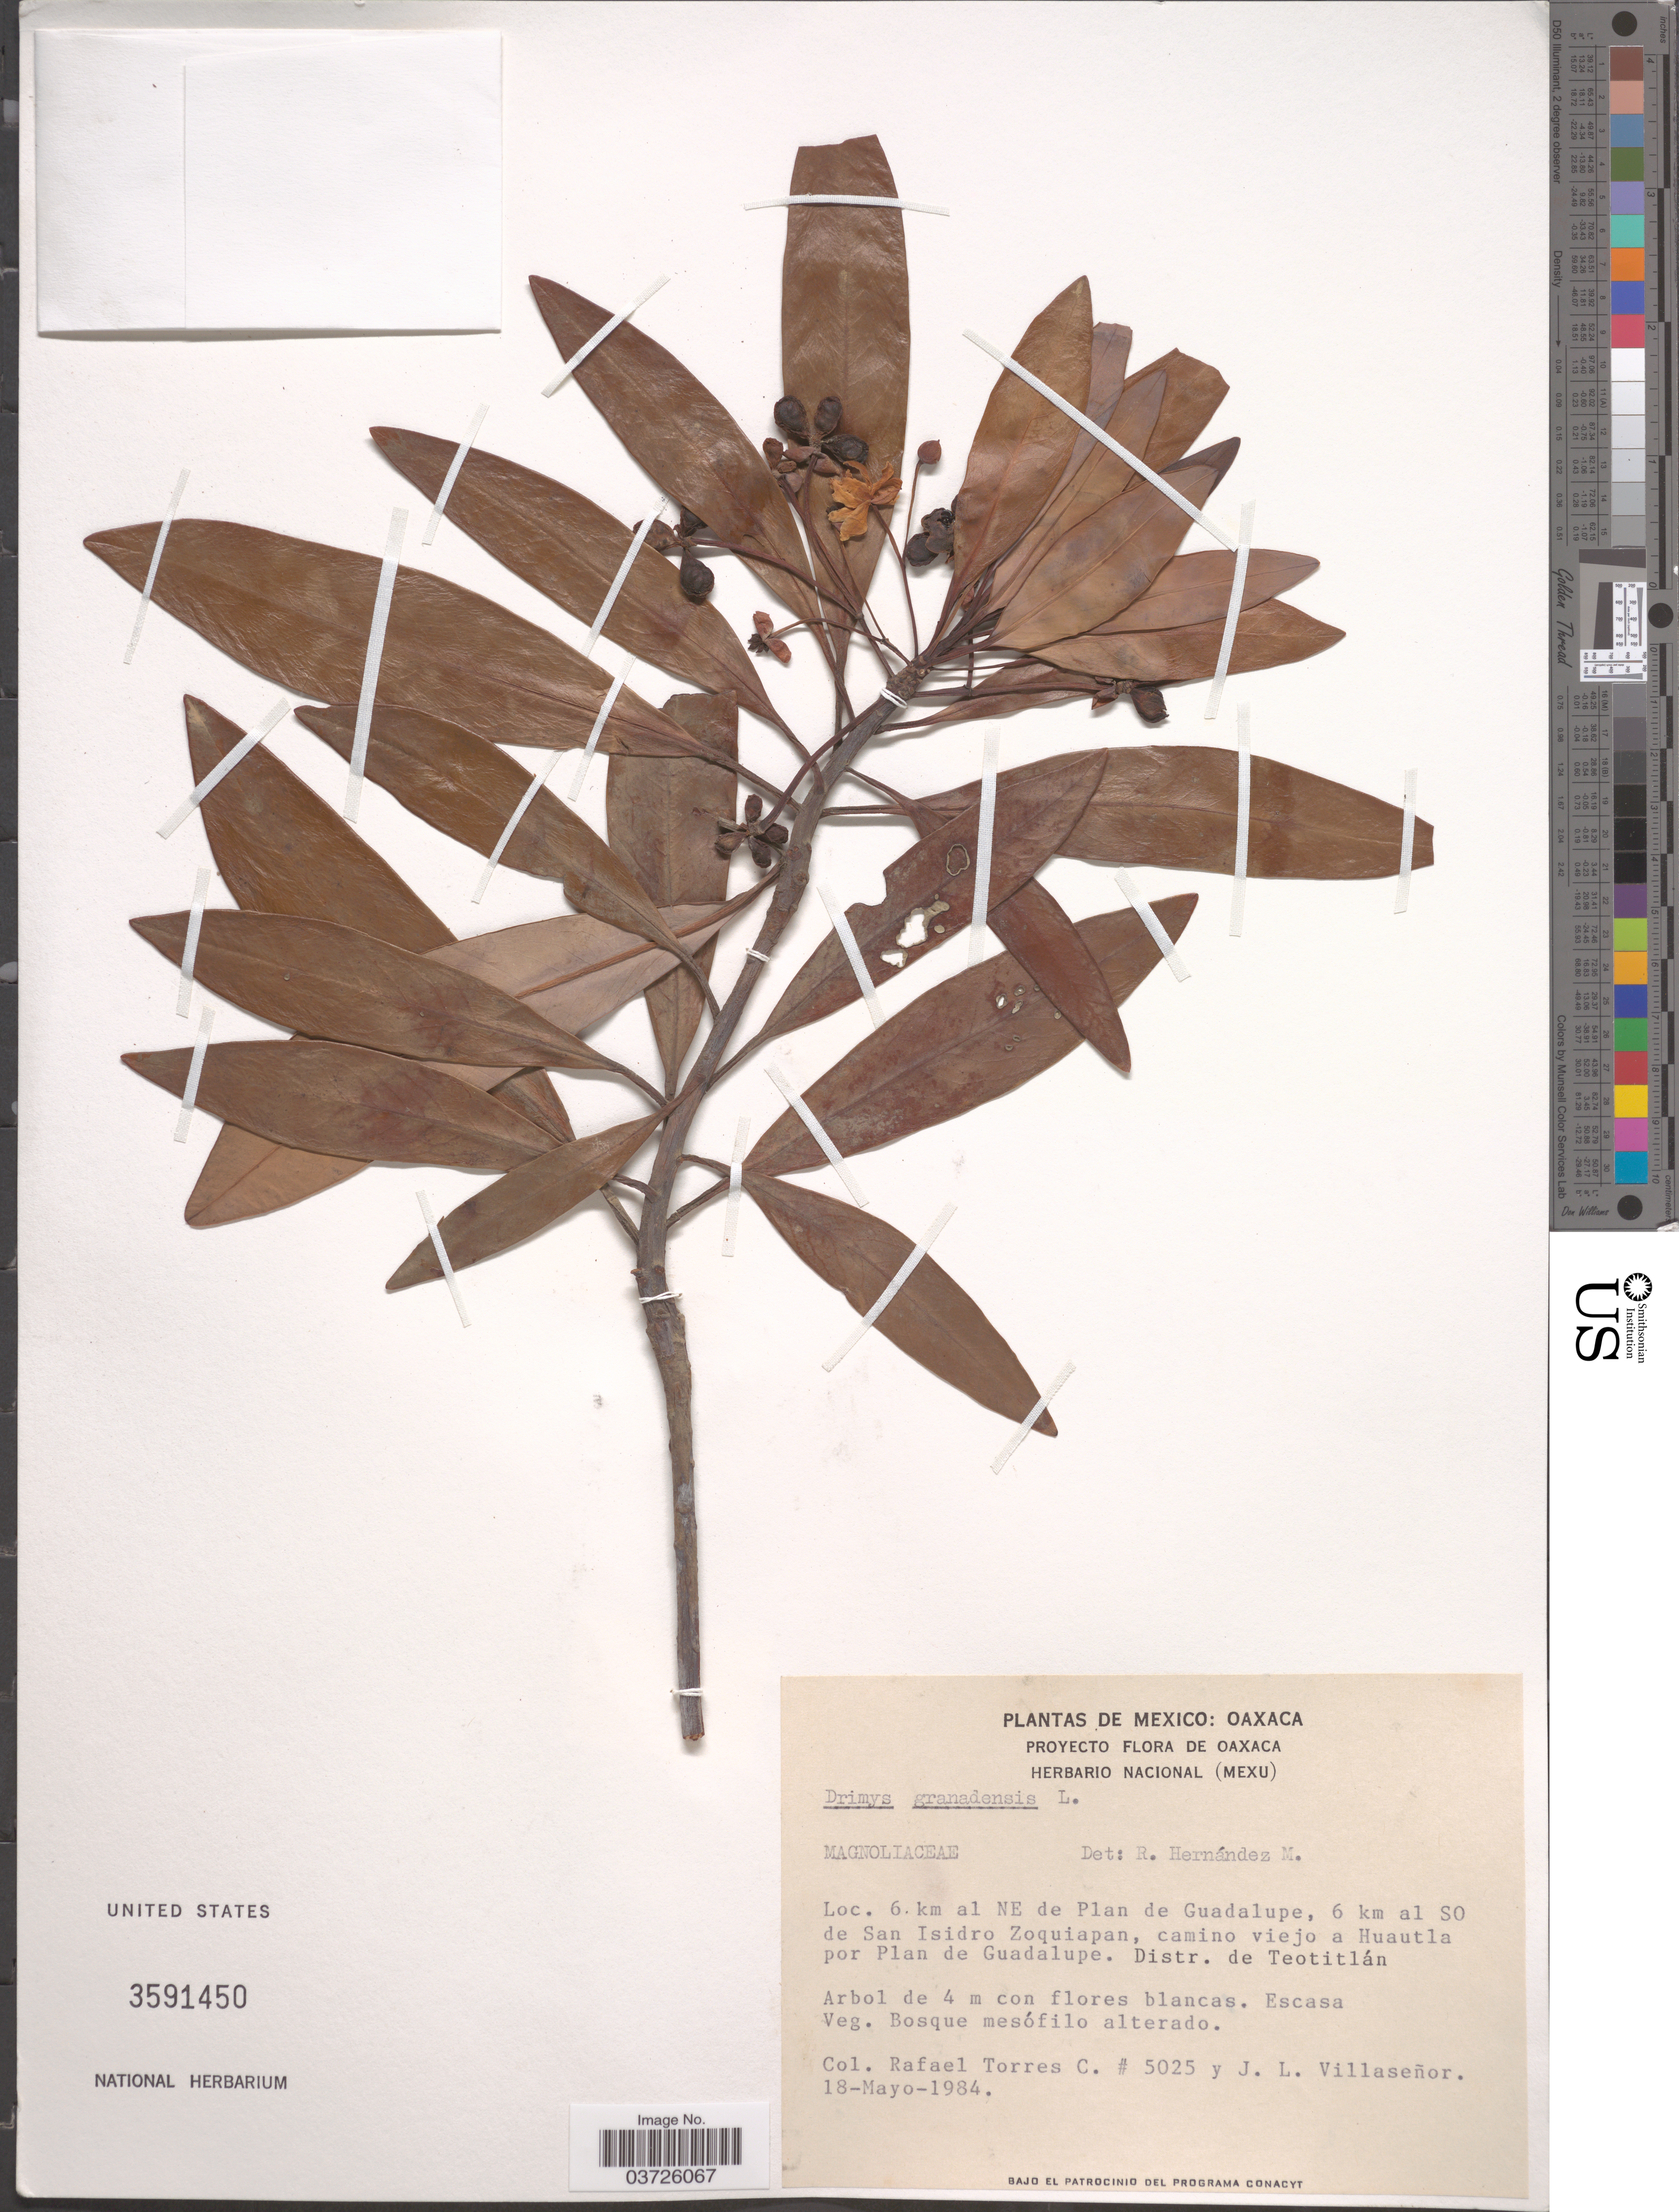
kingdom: Plantae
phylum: Tracheophyta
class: Magnoliopsida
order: Canellales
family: Winteraceae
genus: Drimys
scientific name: Drimys granadensis var. mexicana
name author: L. f.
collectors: R. Torres C. & J. Villaseñor R.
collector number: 5025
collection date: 1984-05-18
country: Mexico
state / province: Oaxaca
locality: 6 km al NE de Plan de Guadalupe, 6 km al SO de San Isidro Zoquiapan, camino viejo a Huautla pro Plan de Guadalupe. Distr. de Teotitlán.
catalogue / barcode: US 3591450